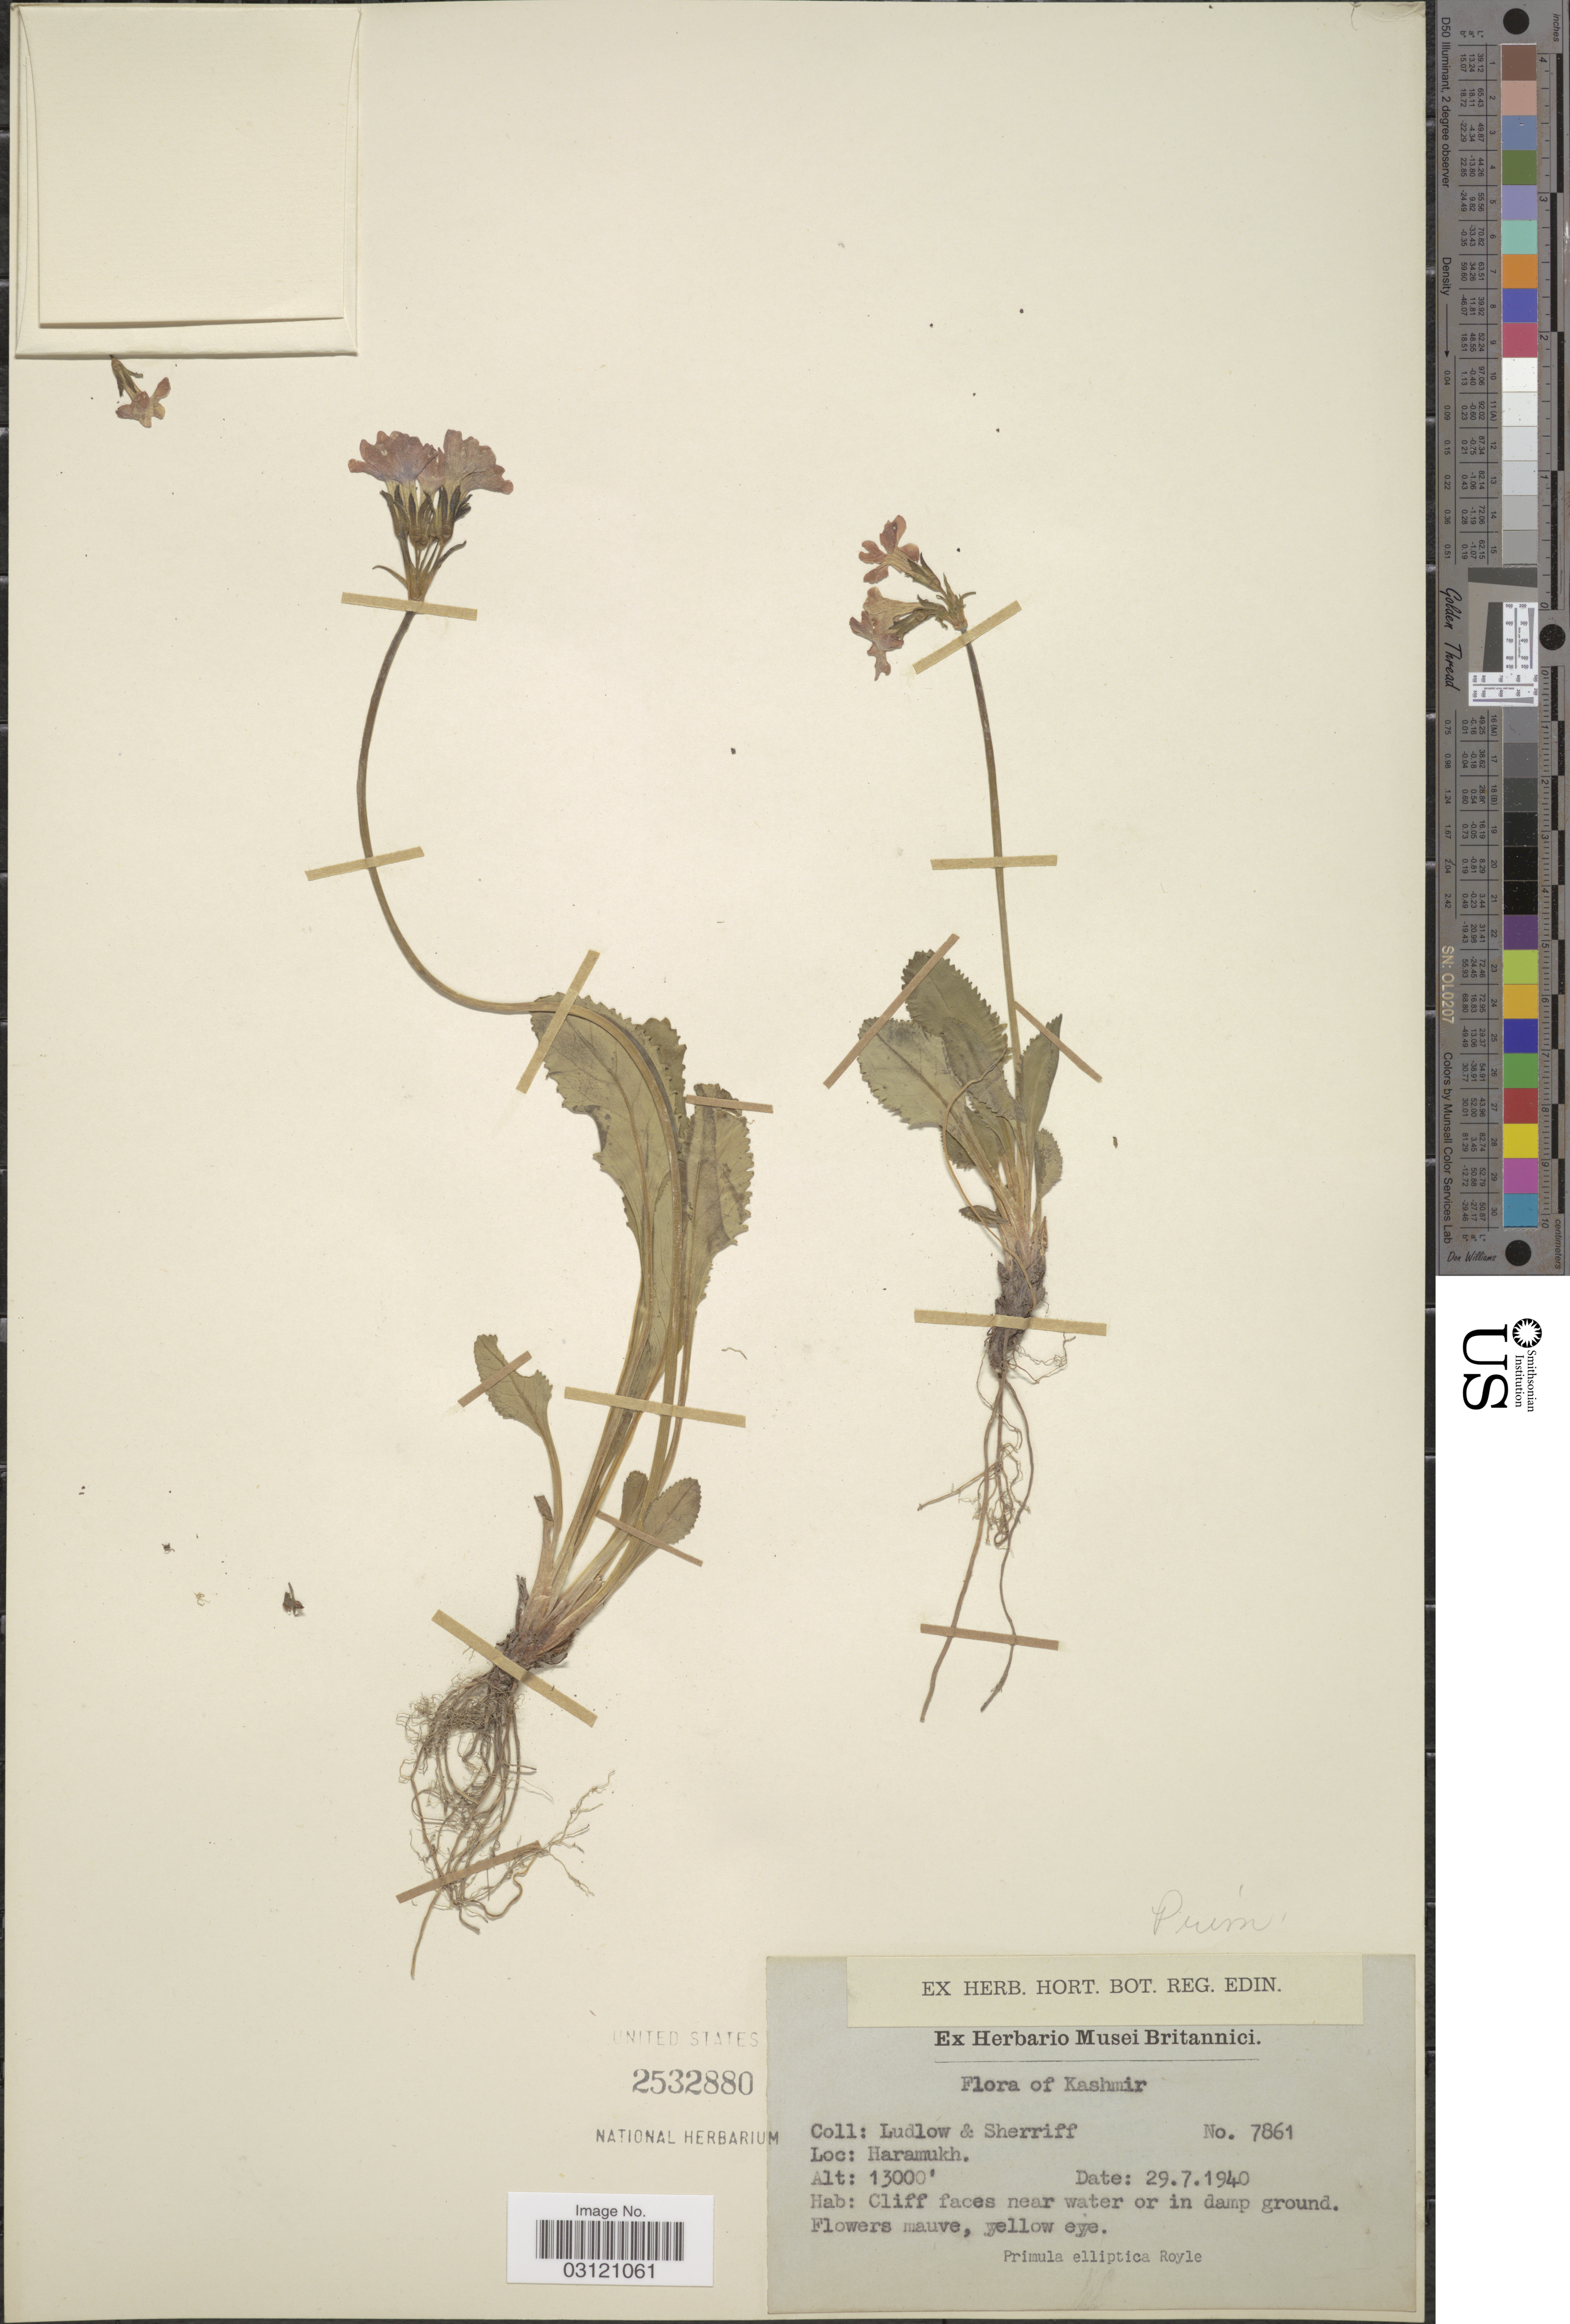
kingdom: Plantae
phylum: Tracheophyta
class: Magnoliopsida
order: Ericales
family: Primulaceae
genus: Primula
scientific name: Primula elliptica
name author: Royle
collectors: -. Ludlow & Sherriff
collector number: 7861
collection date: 1940-07-29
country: India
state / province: Jammu and Kashmir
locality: Kashmir. Haramukh.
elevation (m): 3962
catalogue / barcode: US 2532880